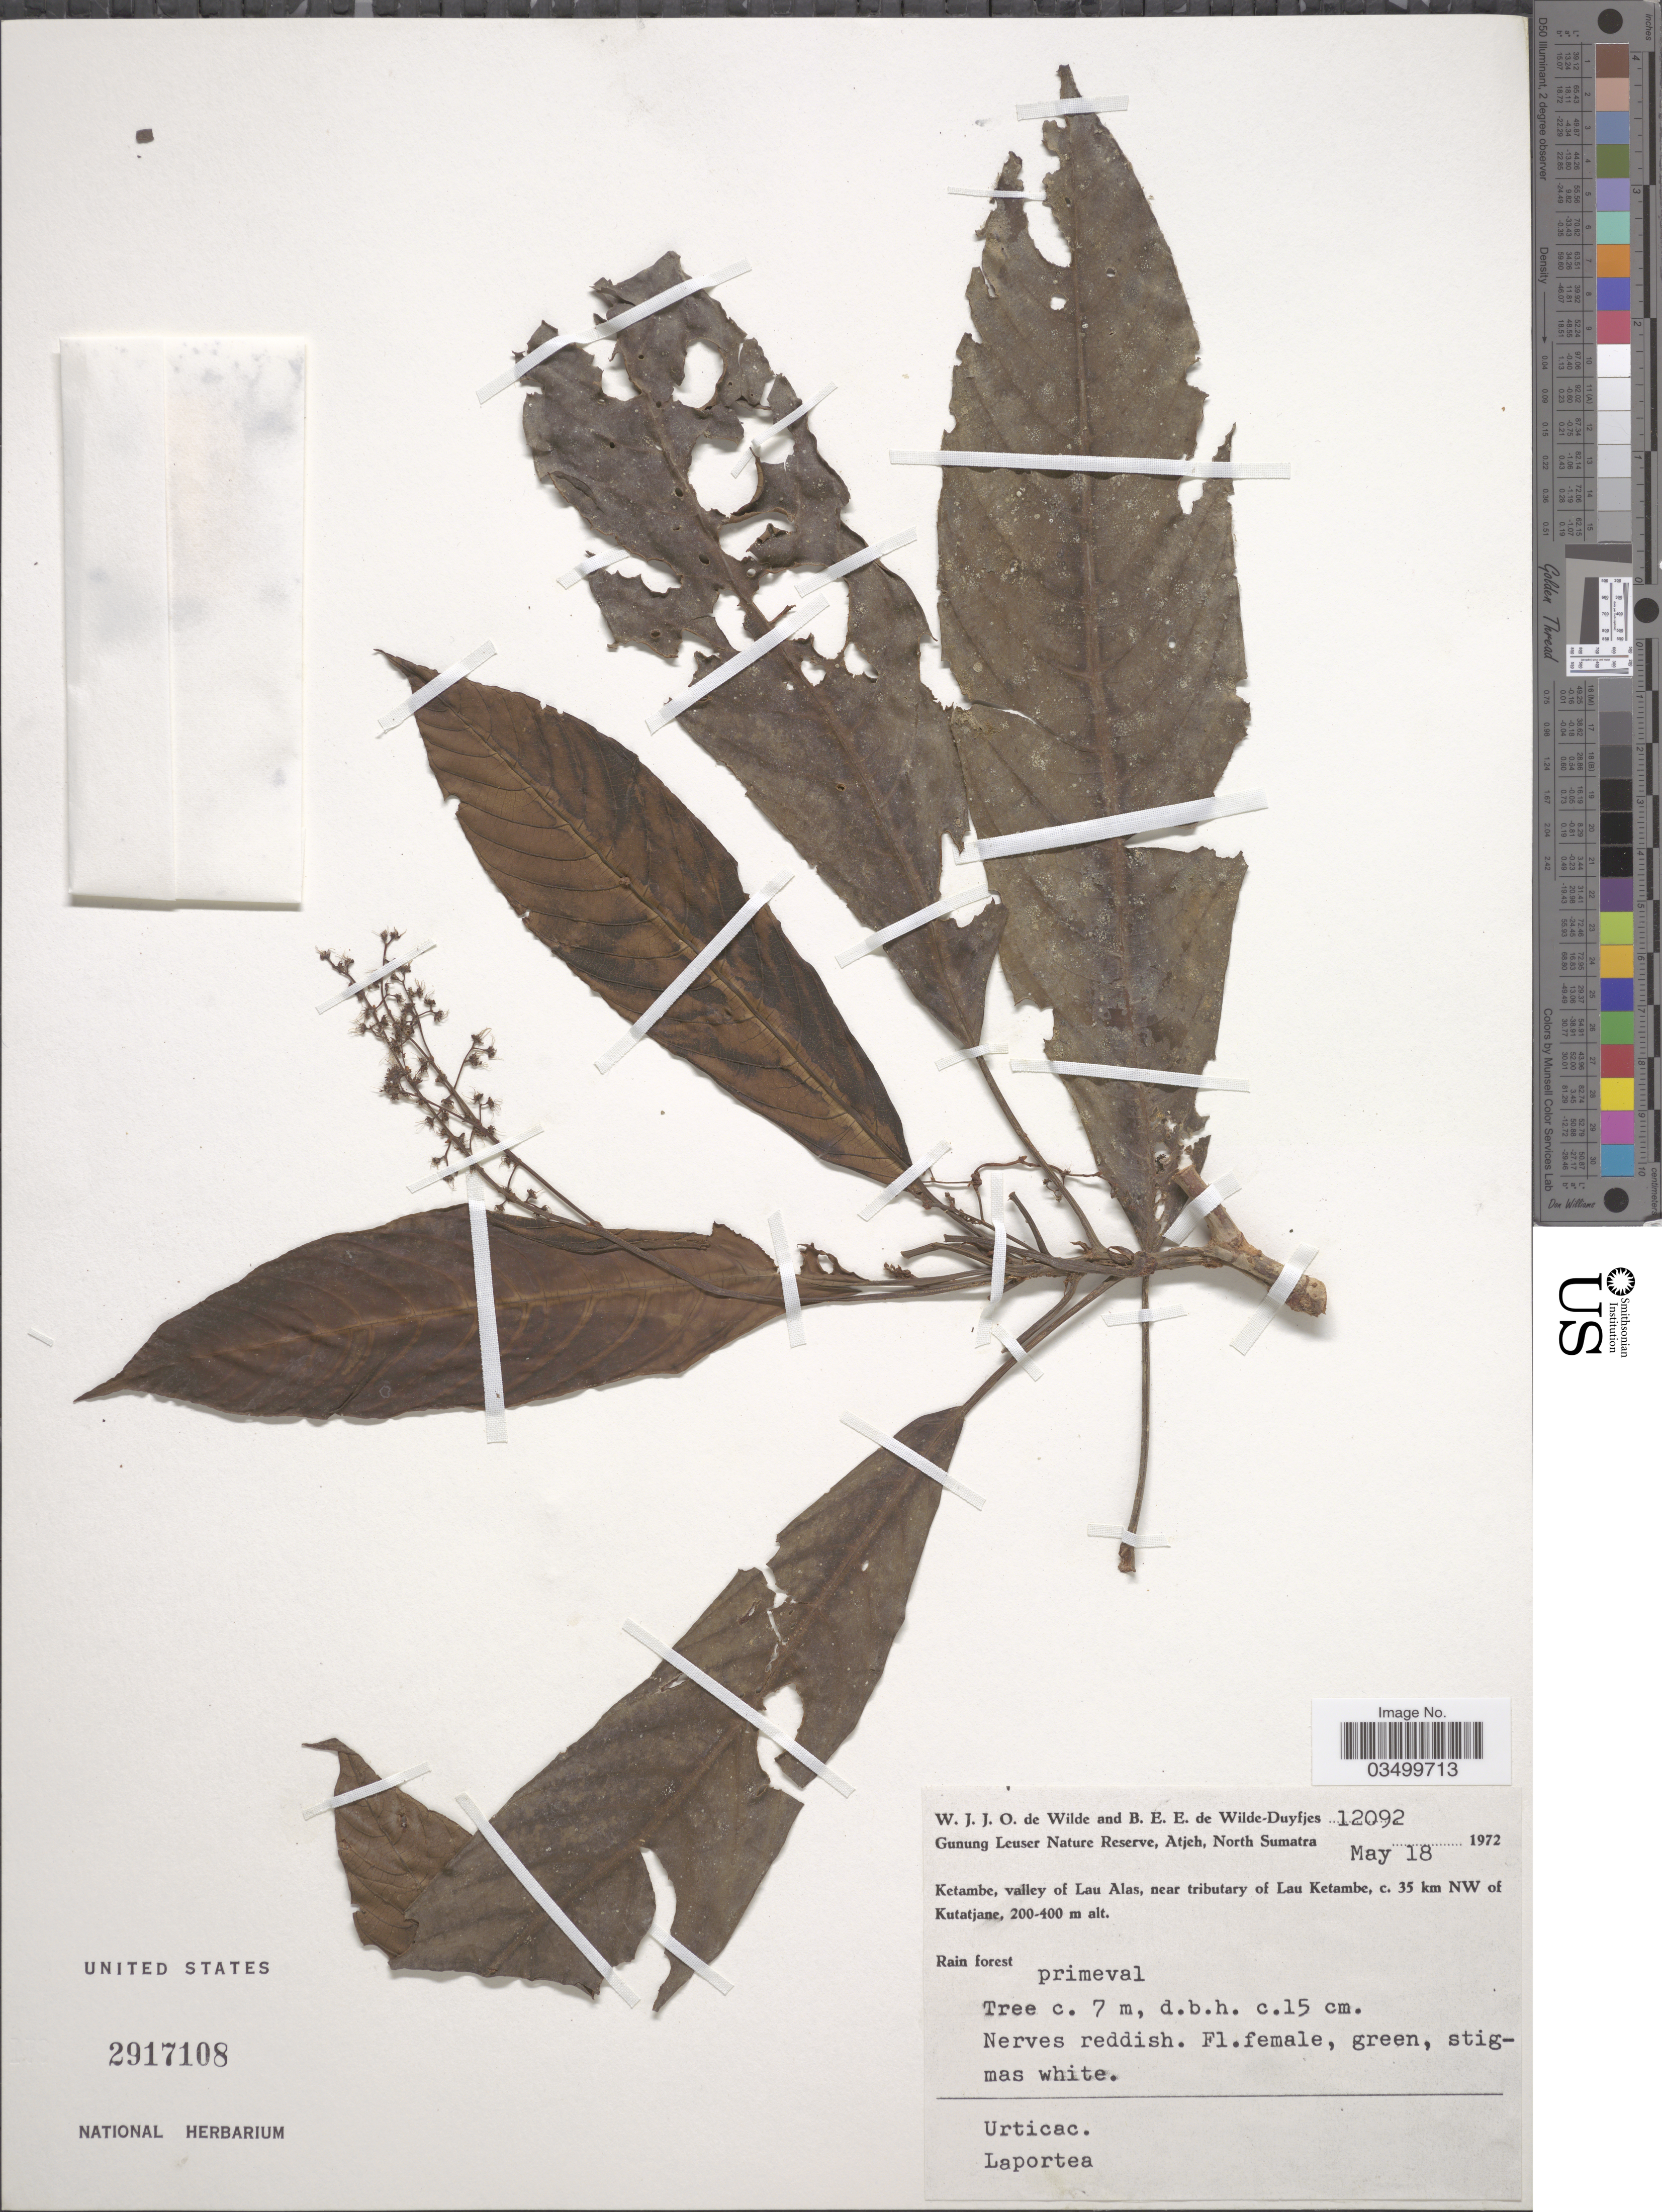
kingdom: Plantae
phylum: Tracheophyta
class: Magnoliopsida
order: Rosales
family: Urticaceae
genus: Laportea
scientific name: Laportea sp.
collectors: W. J. de Wilde & B. E. de Wilde-Duyfjes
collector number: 12092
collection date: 1972-05-18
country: Indonesia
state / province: Sumatra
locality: Gunung Leuser Nature Reserve, Atjeh, North Sumatra. Ketambe, valley of Lau Alas, near tributary of Lau Ketambe, c. 35 km NW of Kutatjane.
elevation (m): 200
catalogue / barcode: US 2917108